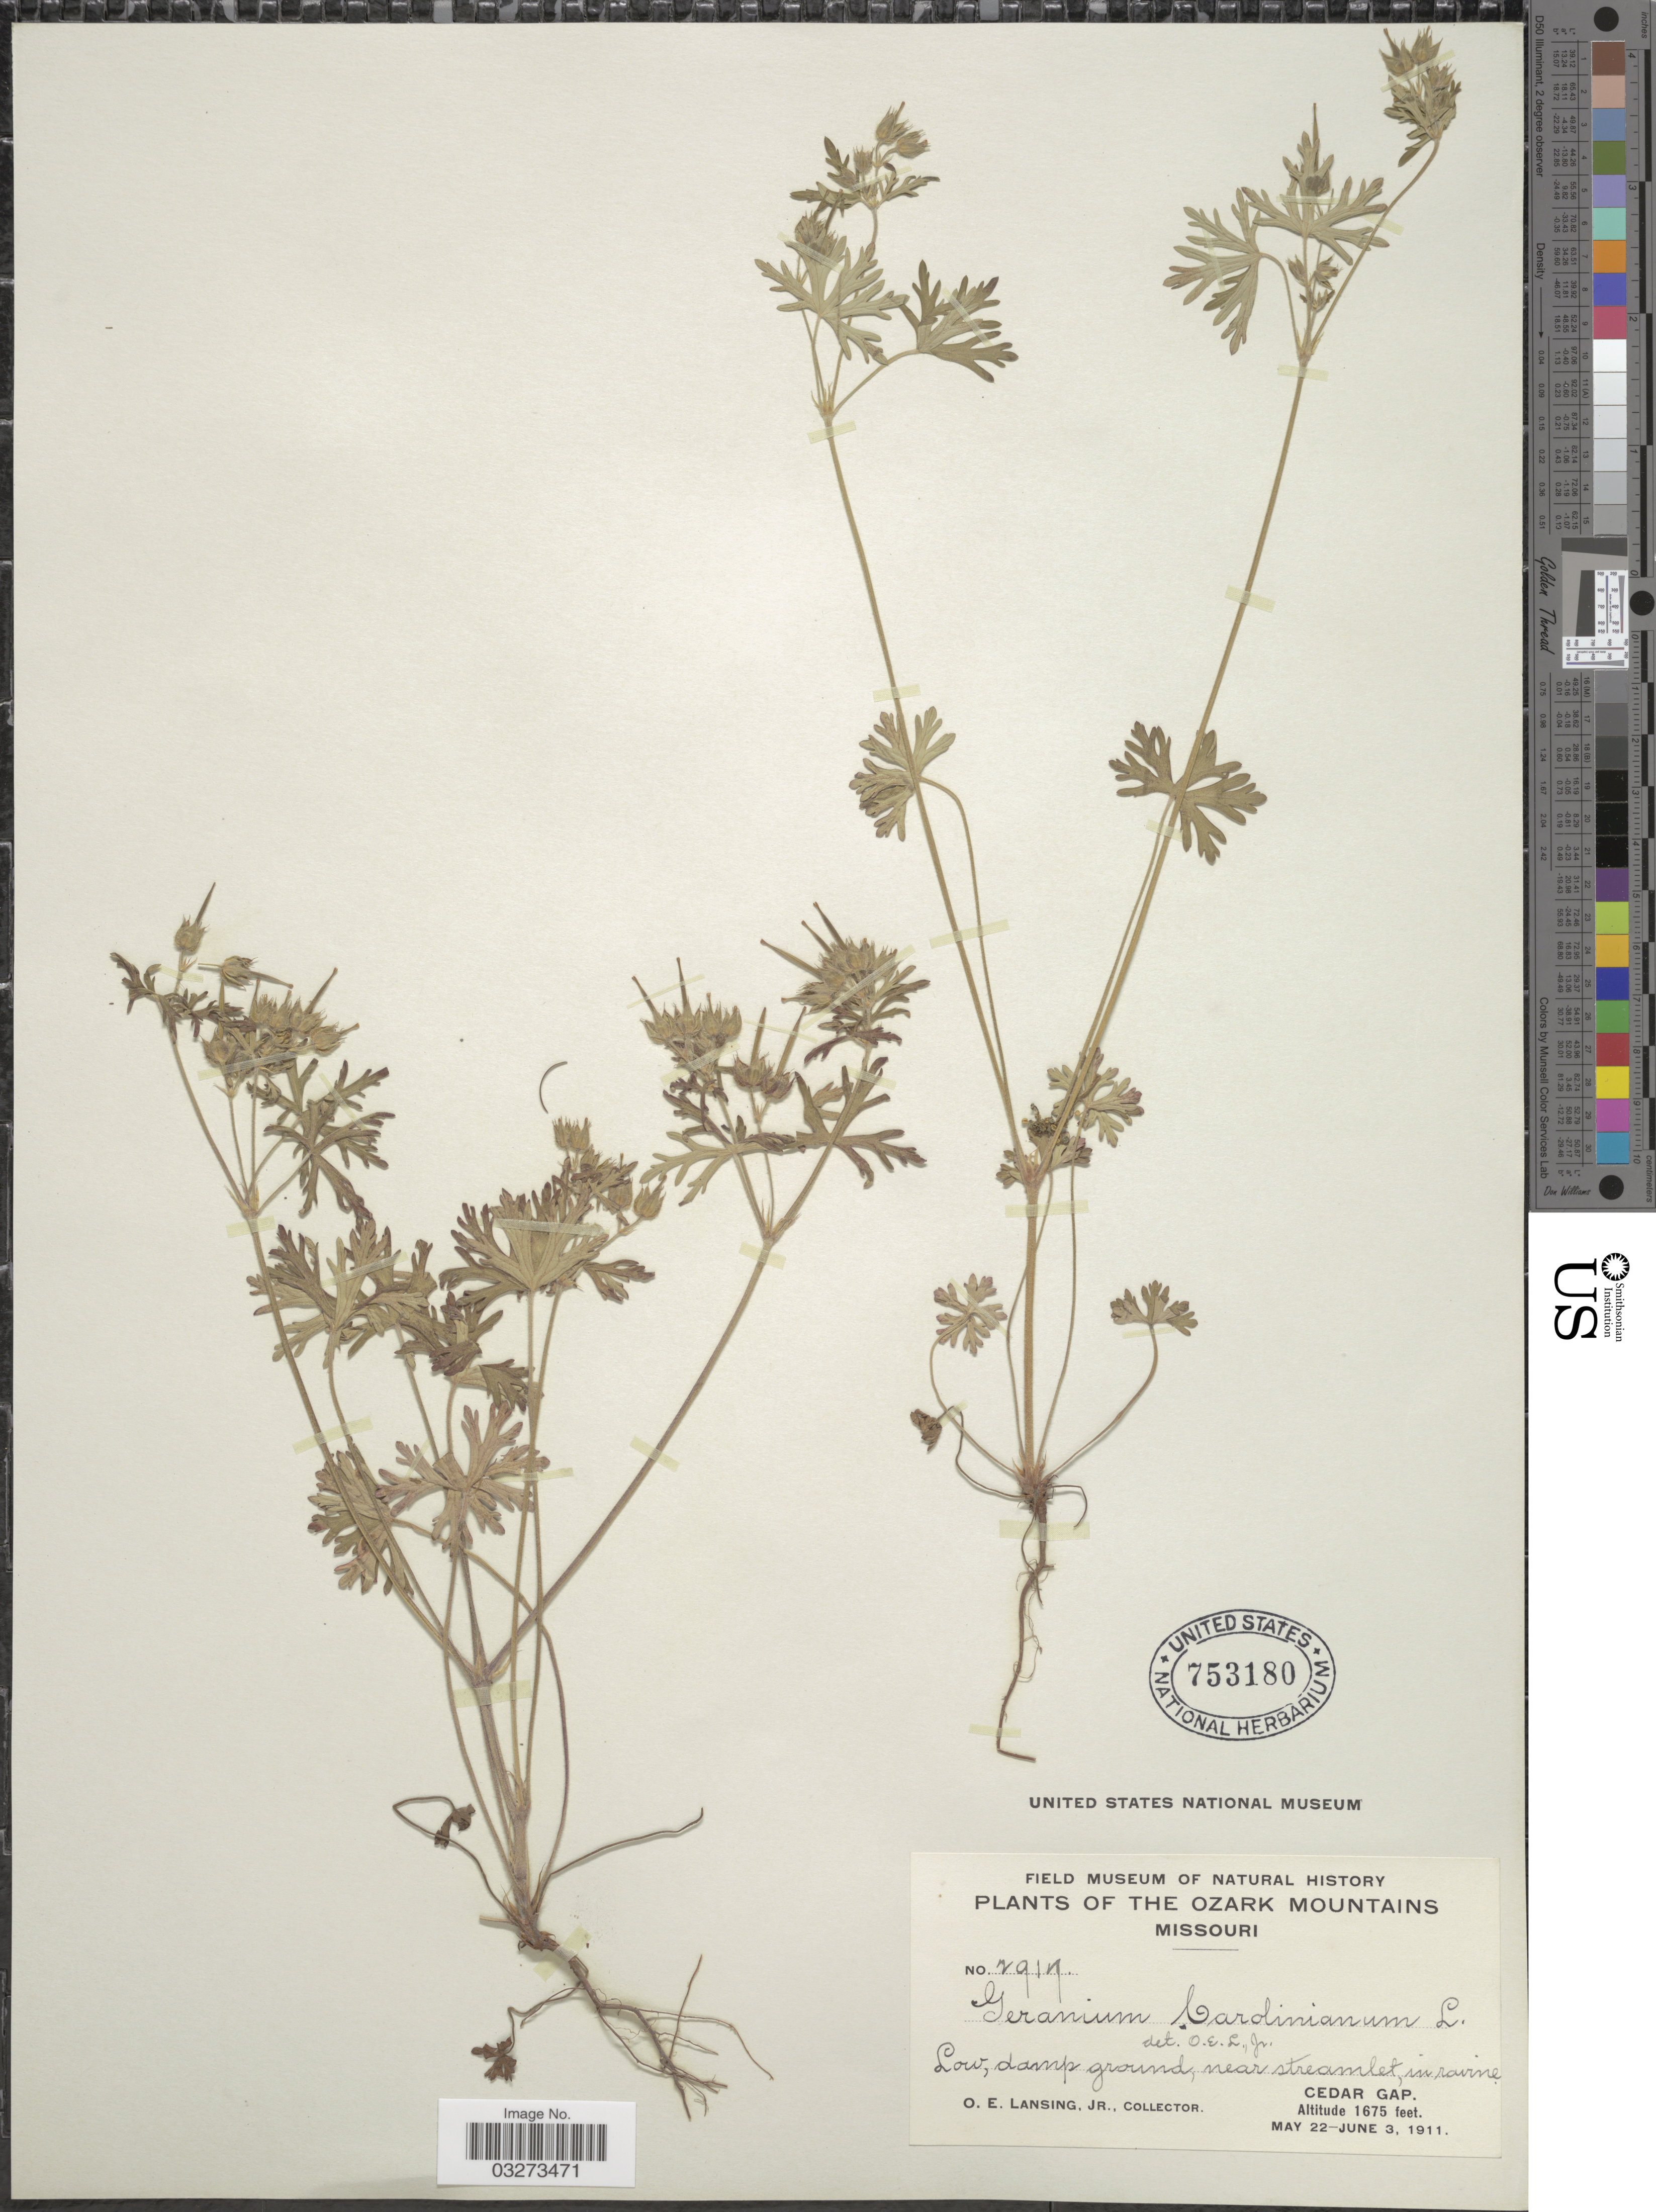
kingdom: Plantae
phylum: Tracheophyta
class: Magnoliopsida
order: Geraniales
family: Geraniaceae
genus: Geranium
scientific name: Geranium carolinianum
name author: L.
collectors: O. Lansing Jr.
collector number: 2917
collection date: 1911-05-22/1911-06-03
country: United States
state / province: Missouri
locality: The Ozark Mountains, Cedar Gap.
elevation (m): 511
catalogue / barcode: US 753180